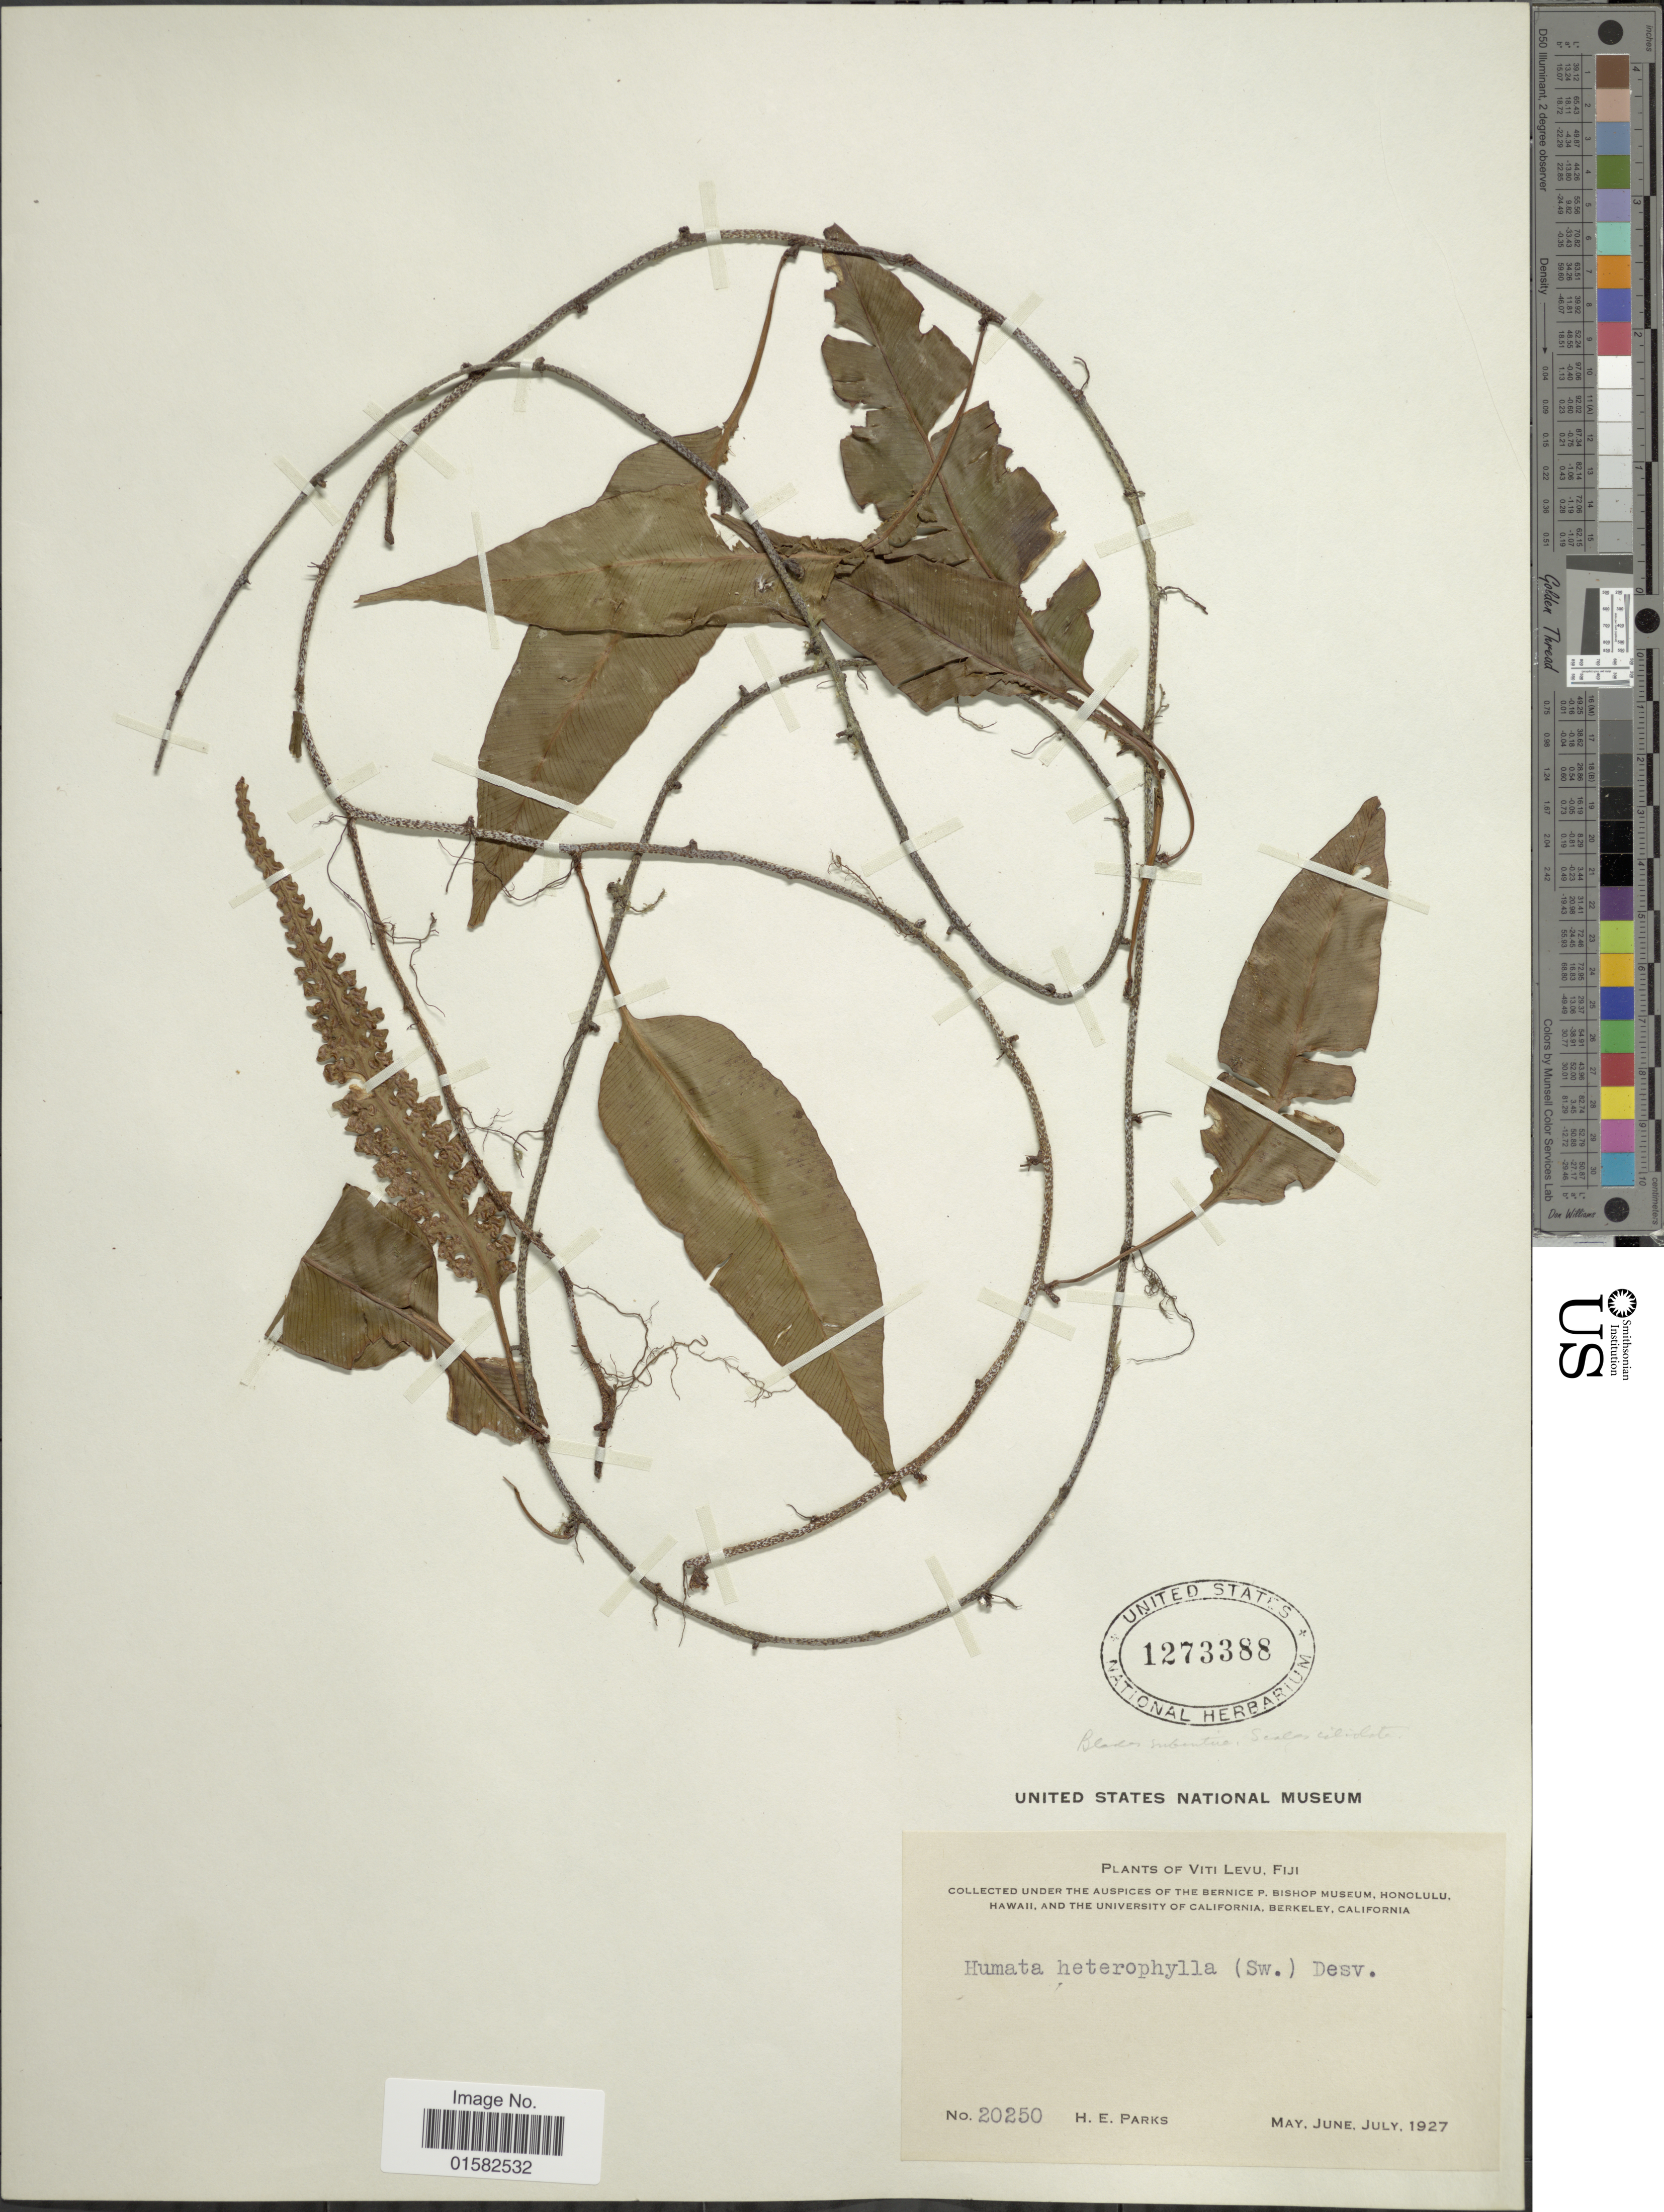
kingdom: Plantae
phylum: Tracheophyta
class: Polypodiopsida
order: Polypodiales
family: Davalliaceae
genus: Humata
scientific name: Humata heterophylla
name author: (Sm.) Desv.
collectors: H. E. Parks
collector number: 20250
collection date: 1927-05/1927-07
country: Fiji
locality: Viti Levu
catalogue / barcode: US 1273388